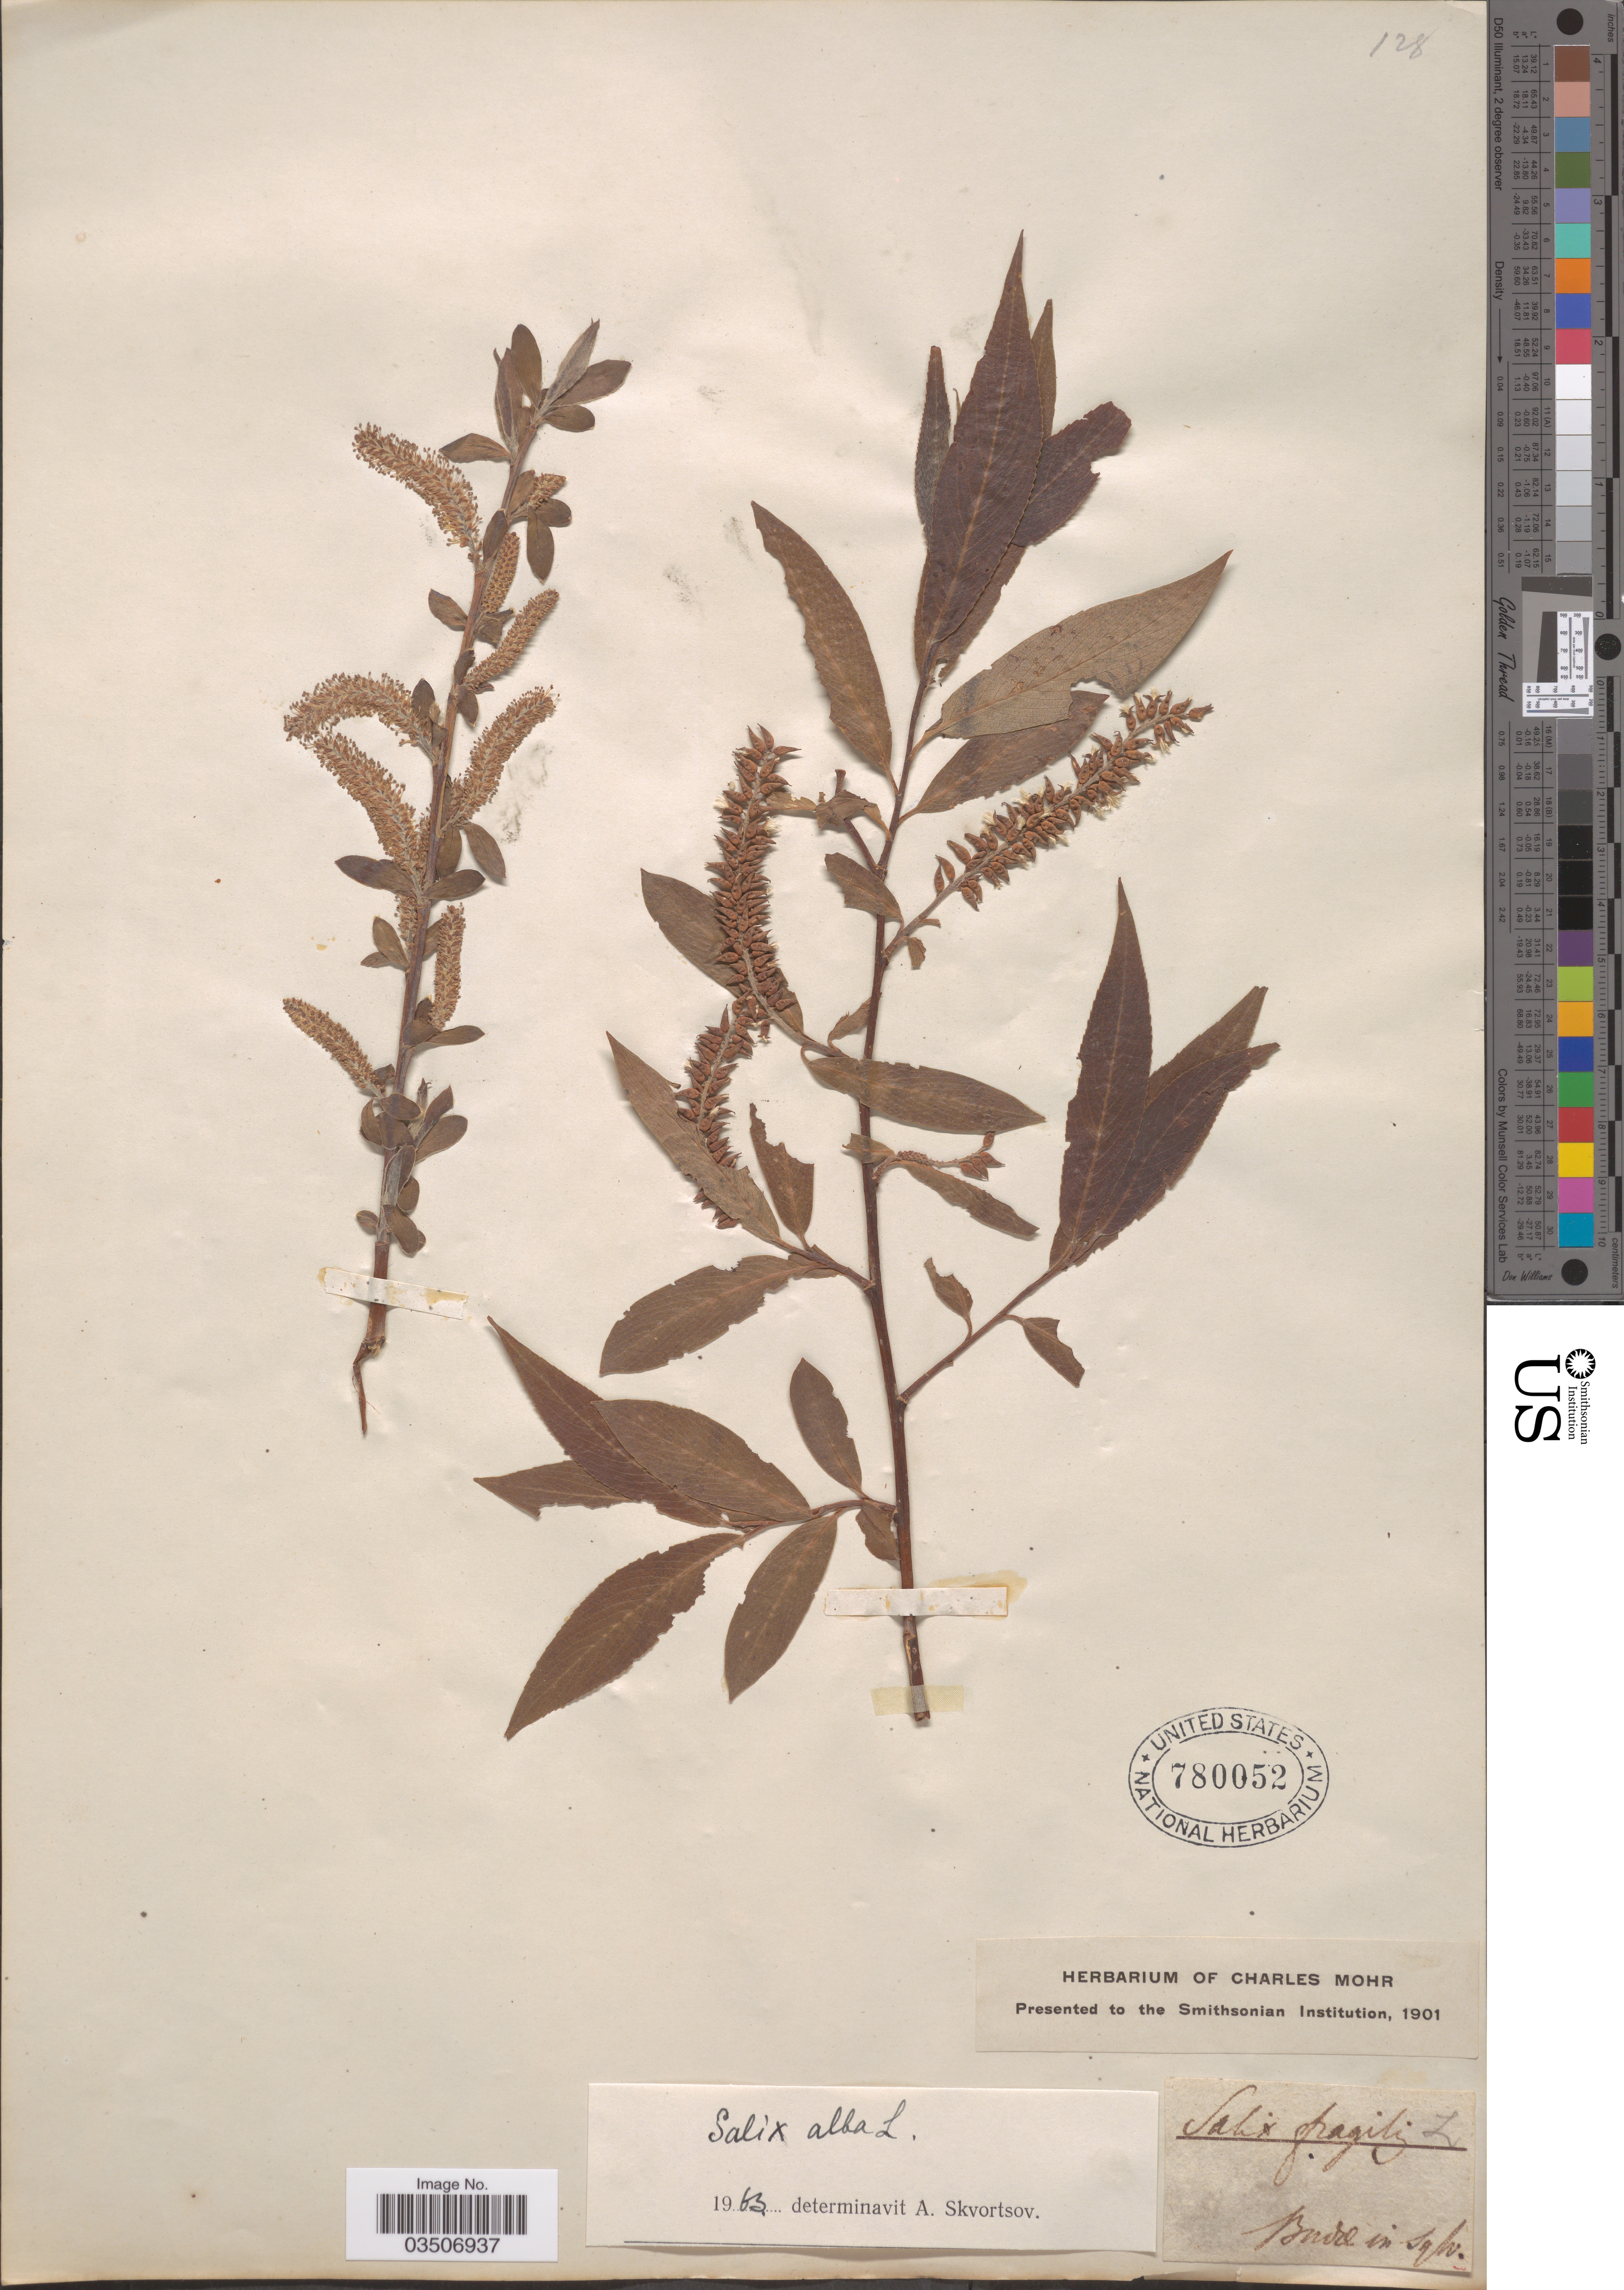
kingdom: Plantae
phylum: Tracheophyta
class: Magnoliopsida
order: Malpighiales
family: Salicaceae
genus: Salix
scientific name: Salix alba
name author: L.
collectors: ex herb. Charles Mohr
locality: Bundel in sqn. [interpreted] [unsure placement]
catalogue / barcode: US 780052